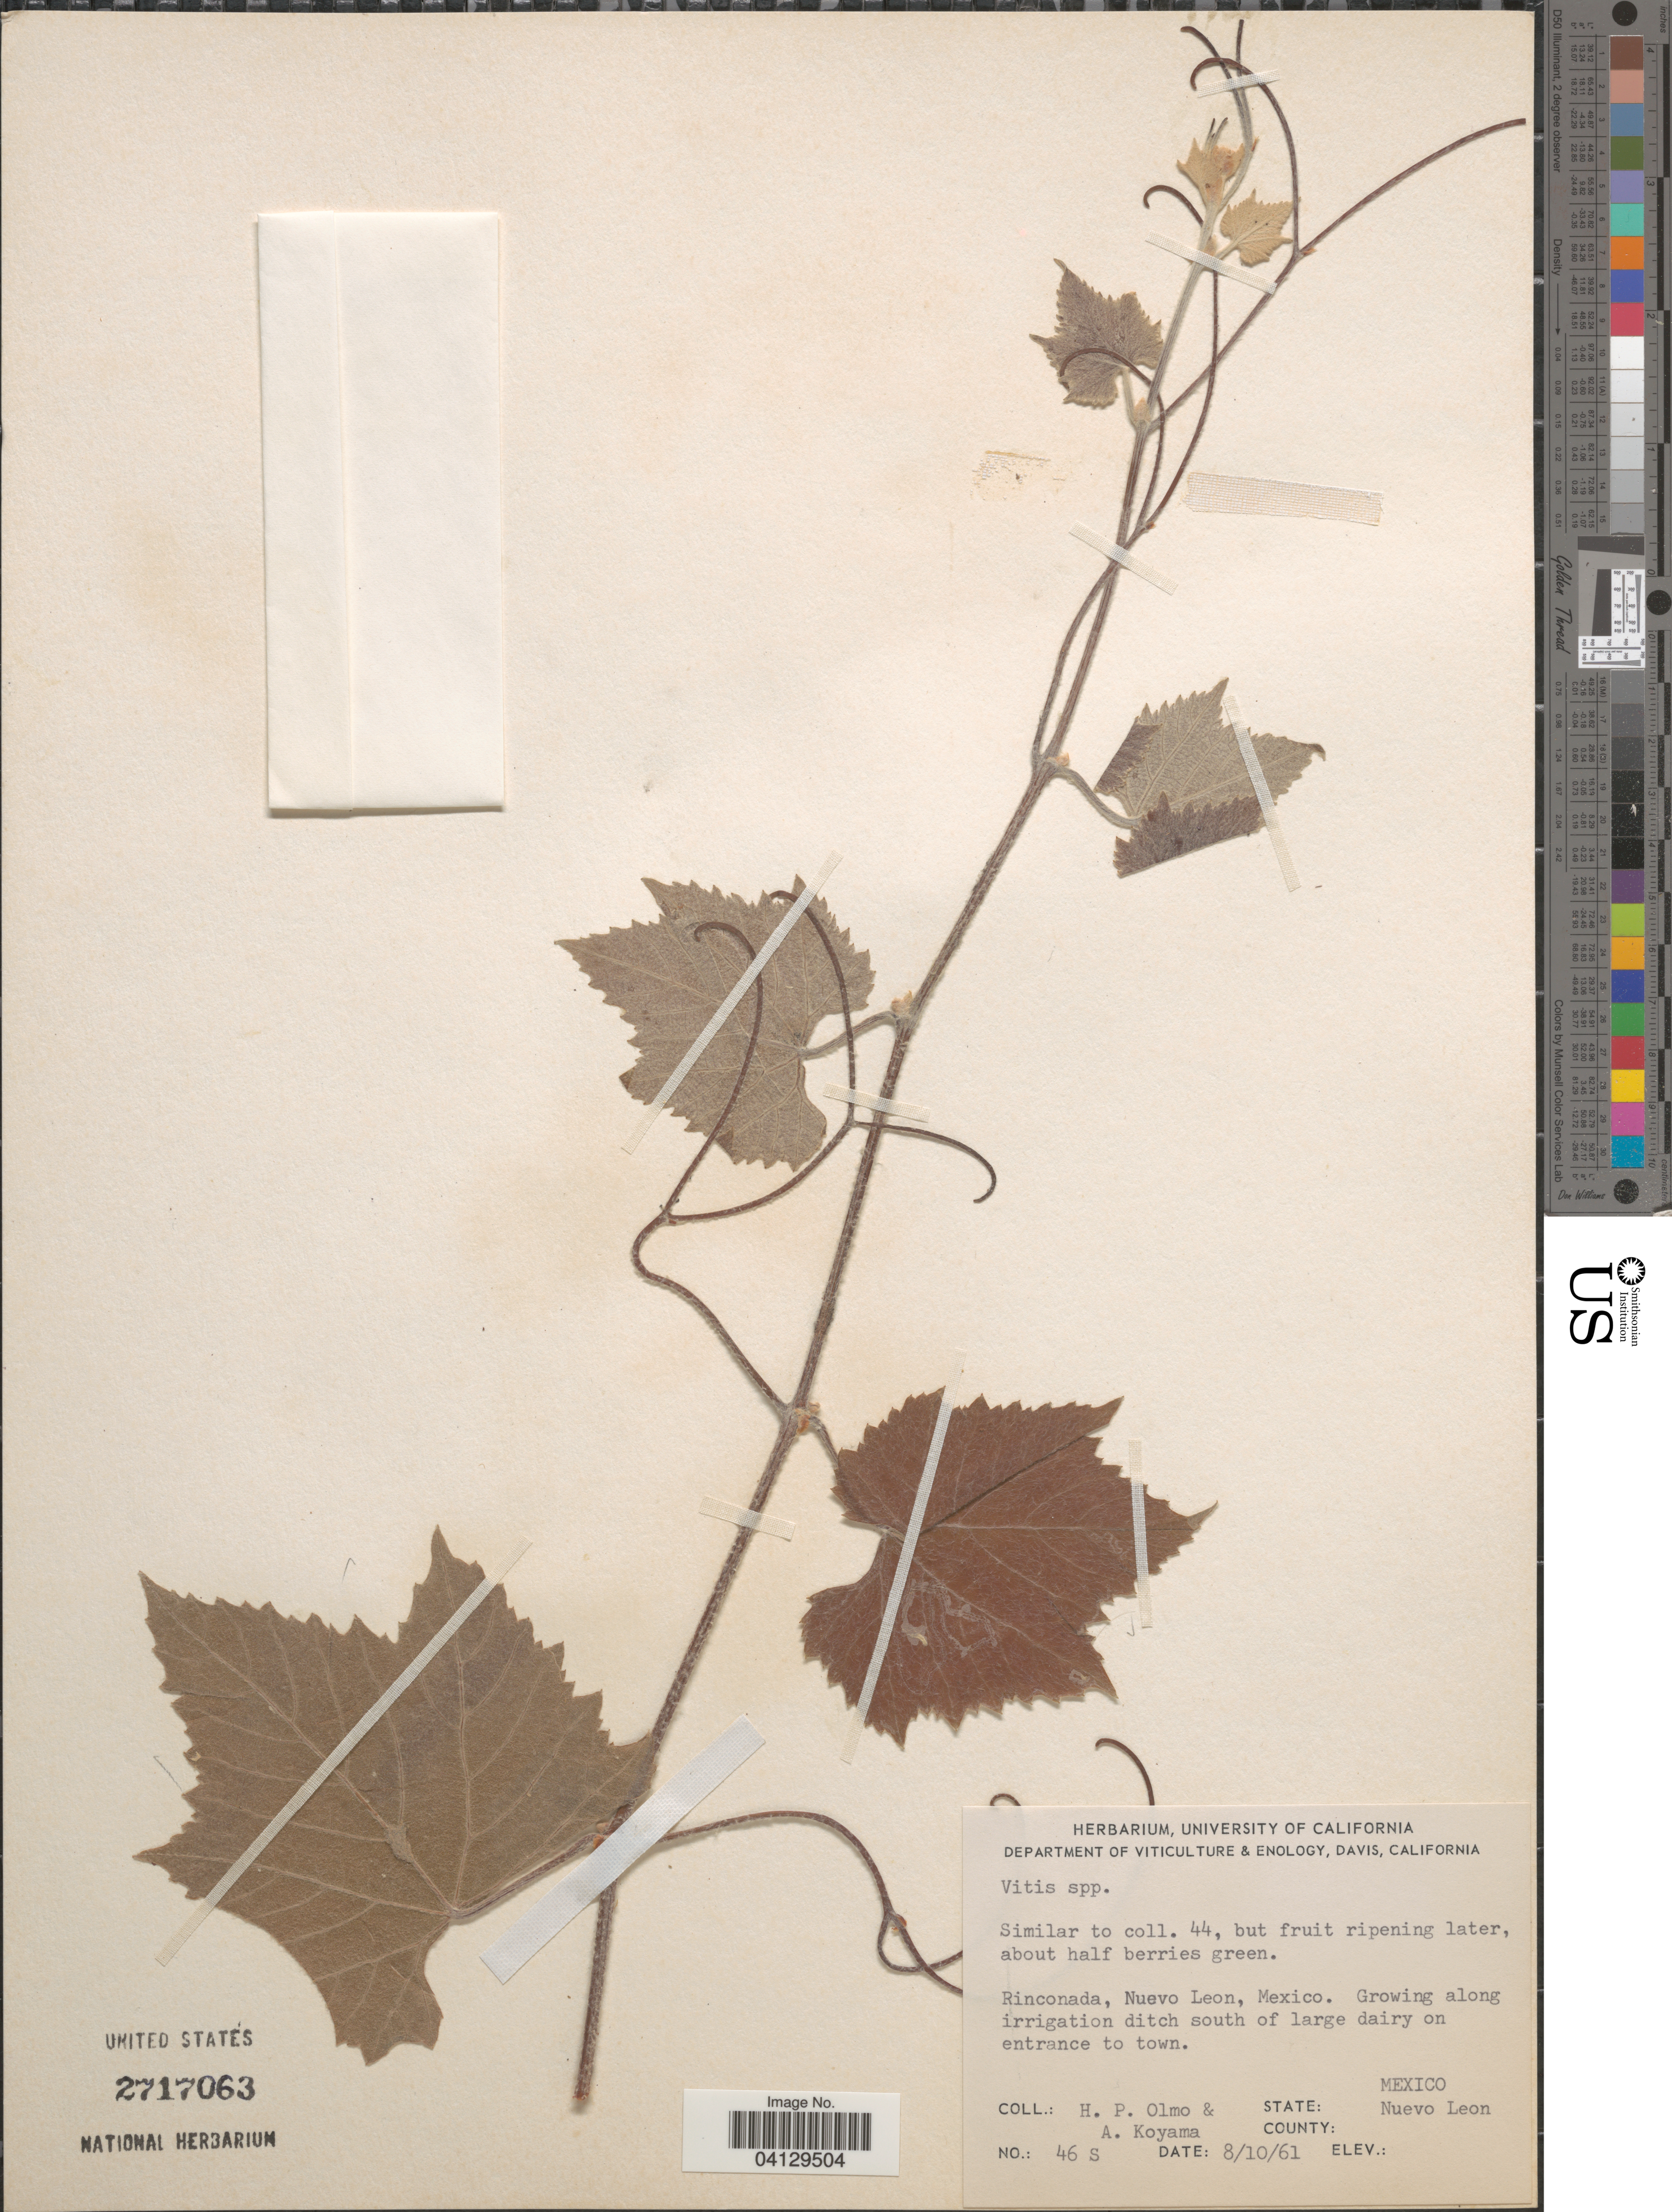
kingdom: Plantae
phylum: Tracheophyta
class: Magnoliopsida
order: Vitales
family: Vitaceae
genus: Vitis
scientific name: Vitis sp.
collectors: H. Olmo & A. Koyama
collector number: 46S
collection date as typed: Transcribed d/m/y: 10/8/61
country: Mexico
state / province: Nuevo León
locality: Rinconada. Growing along irrigation ditch south of large dairy on entrance to town.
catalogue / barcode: US 2717063